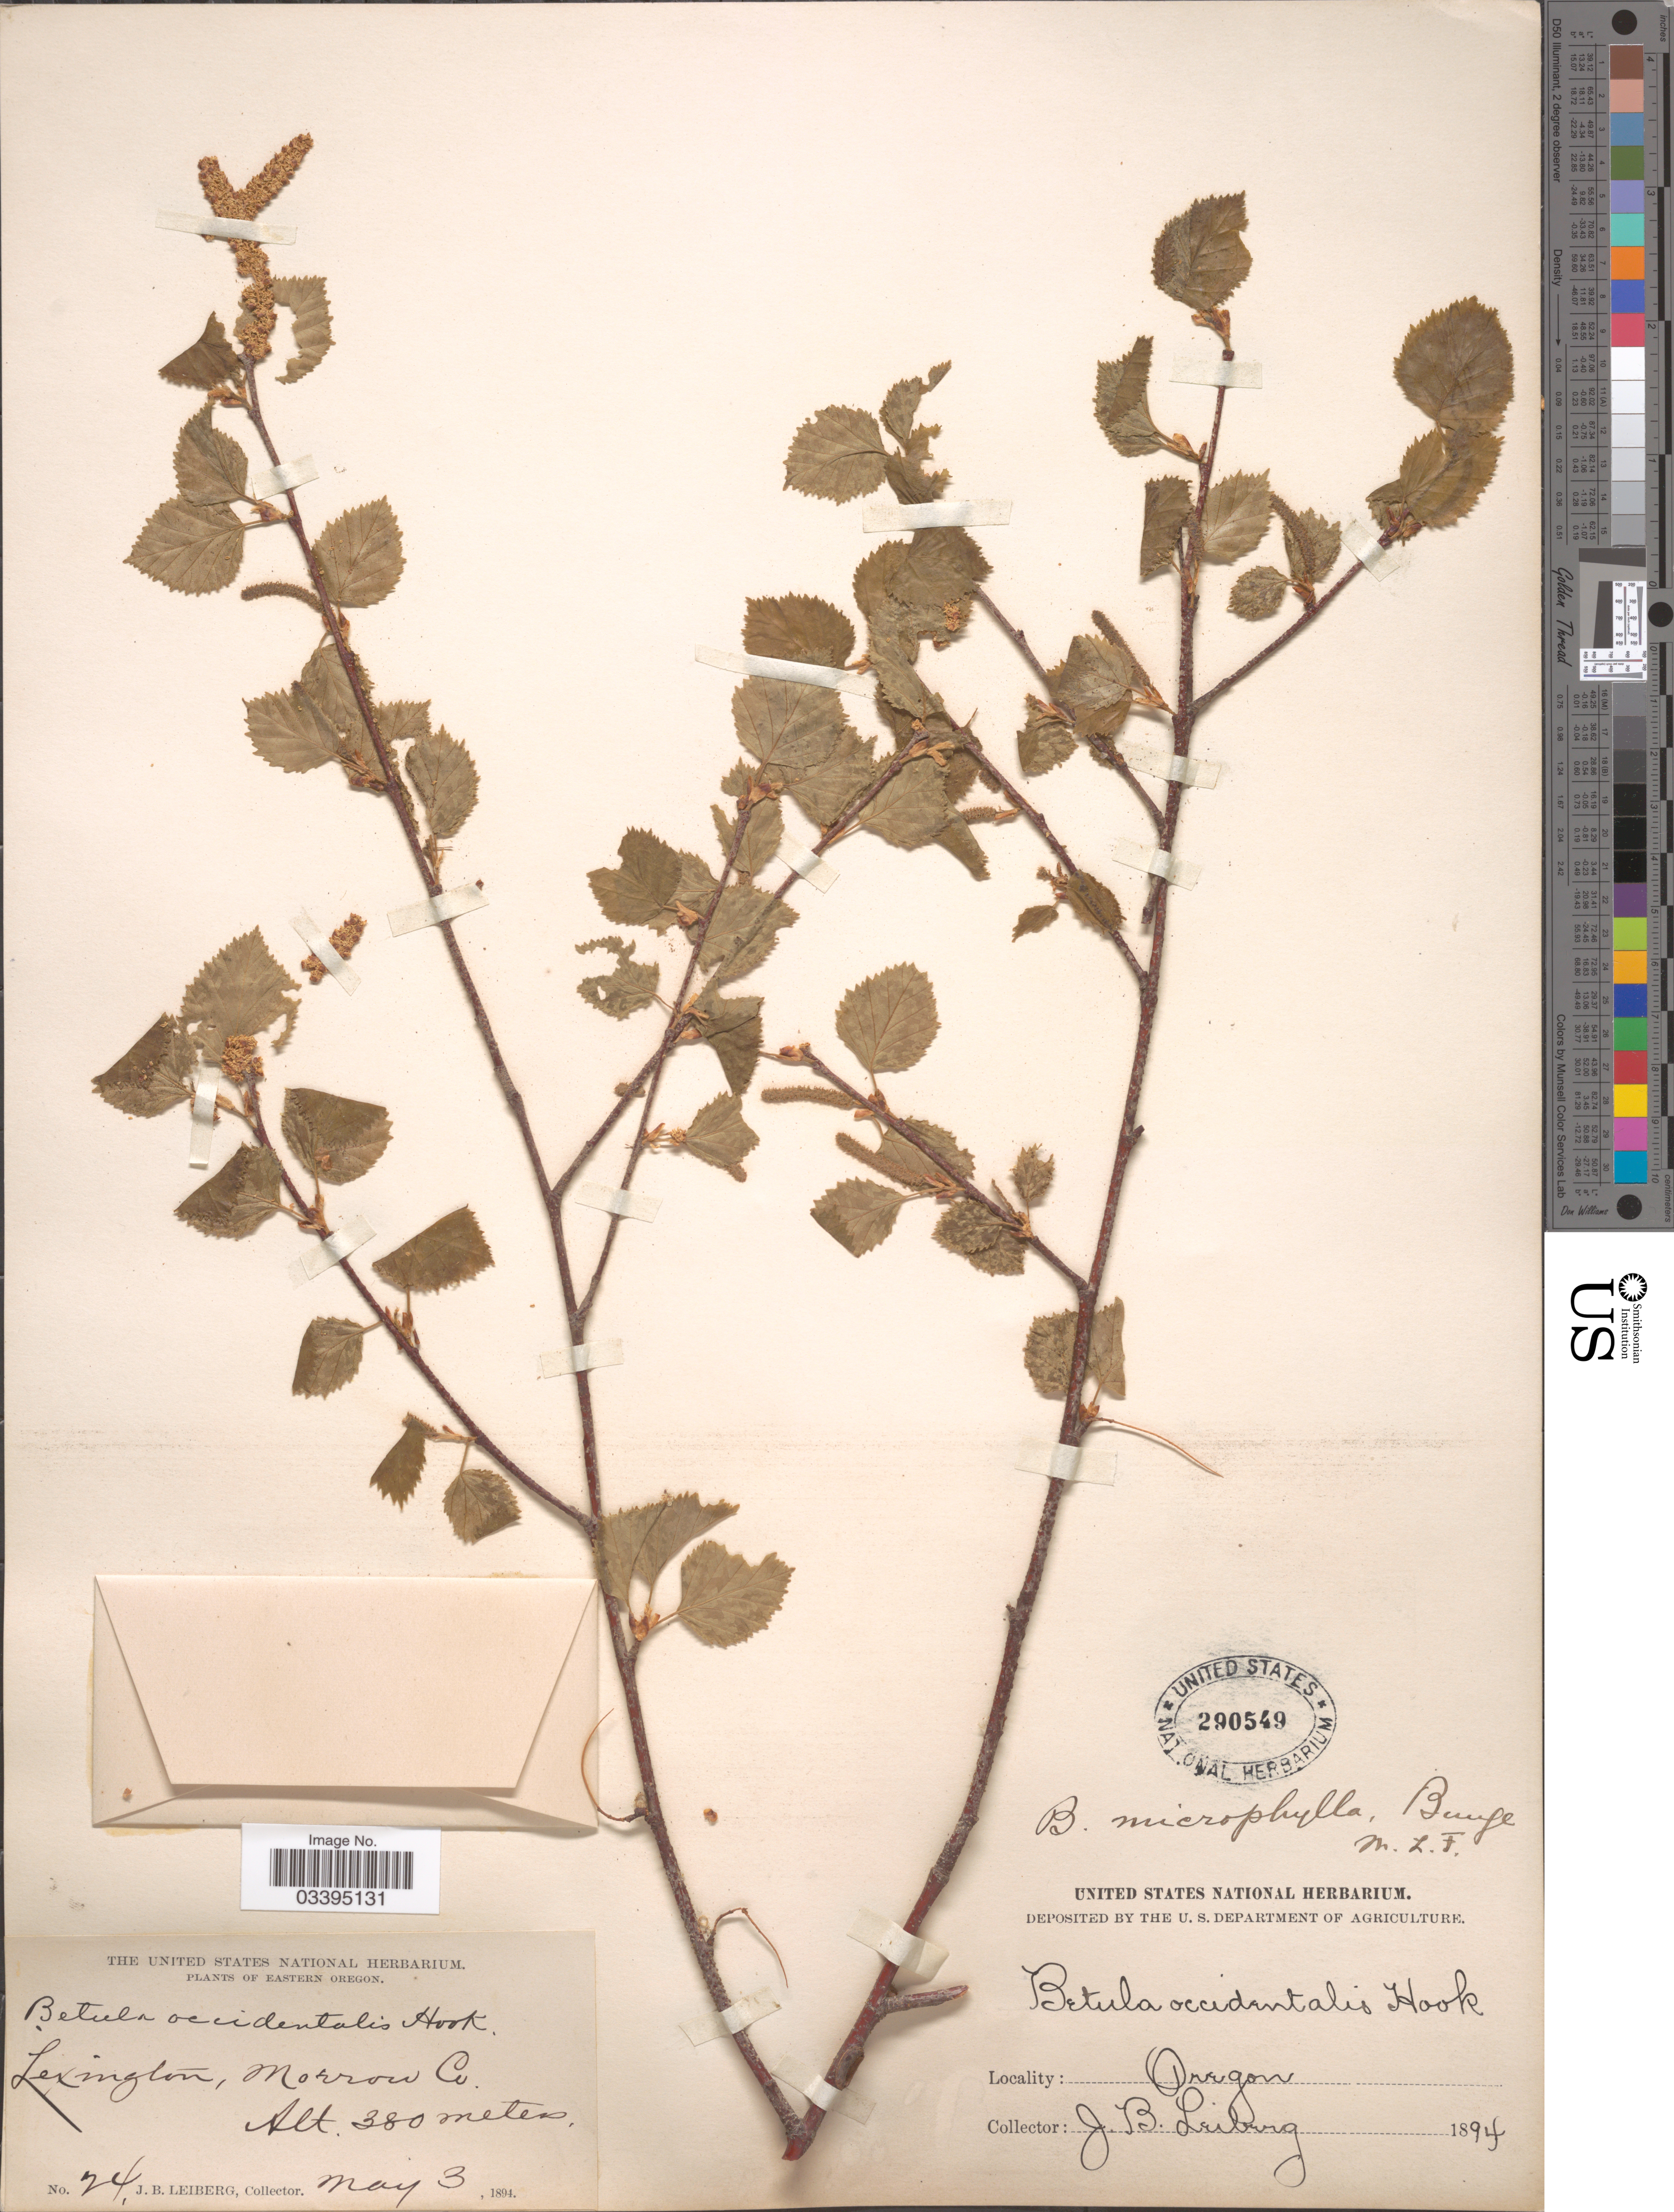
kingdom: Plantae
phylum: Tracheophyta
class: Magnoliopsida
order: Fagales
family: Betulaceae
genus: Betula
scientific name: Betula fontinalis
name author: Sarg.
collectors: J. B. Leiberg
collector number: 24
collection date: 1894-05-03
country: United States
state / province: Oregon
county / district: Morrow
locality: Lexington, Morrow Co.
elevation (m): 380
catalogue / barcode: US 290549